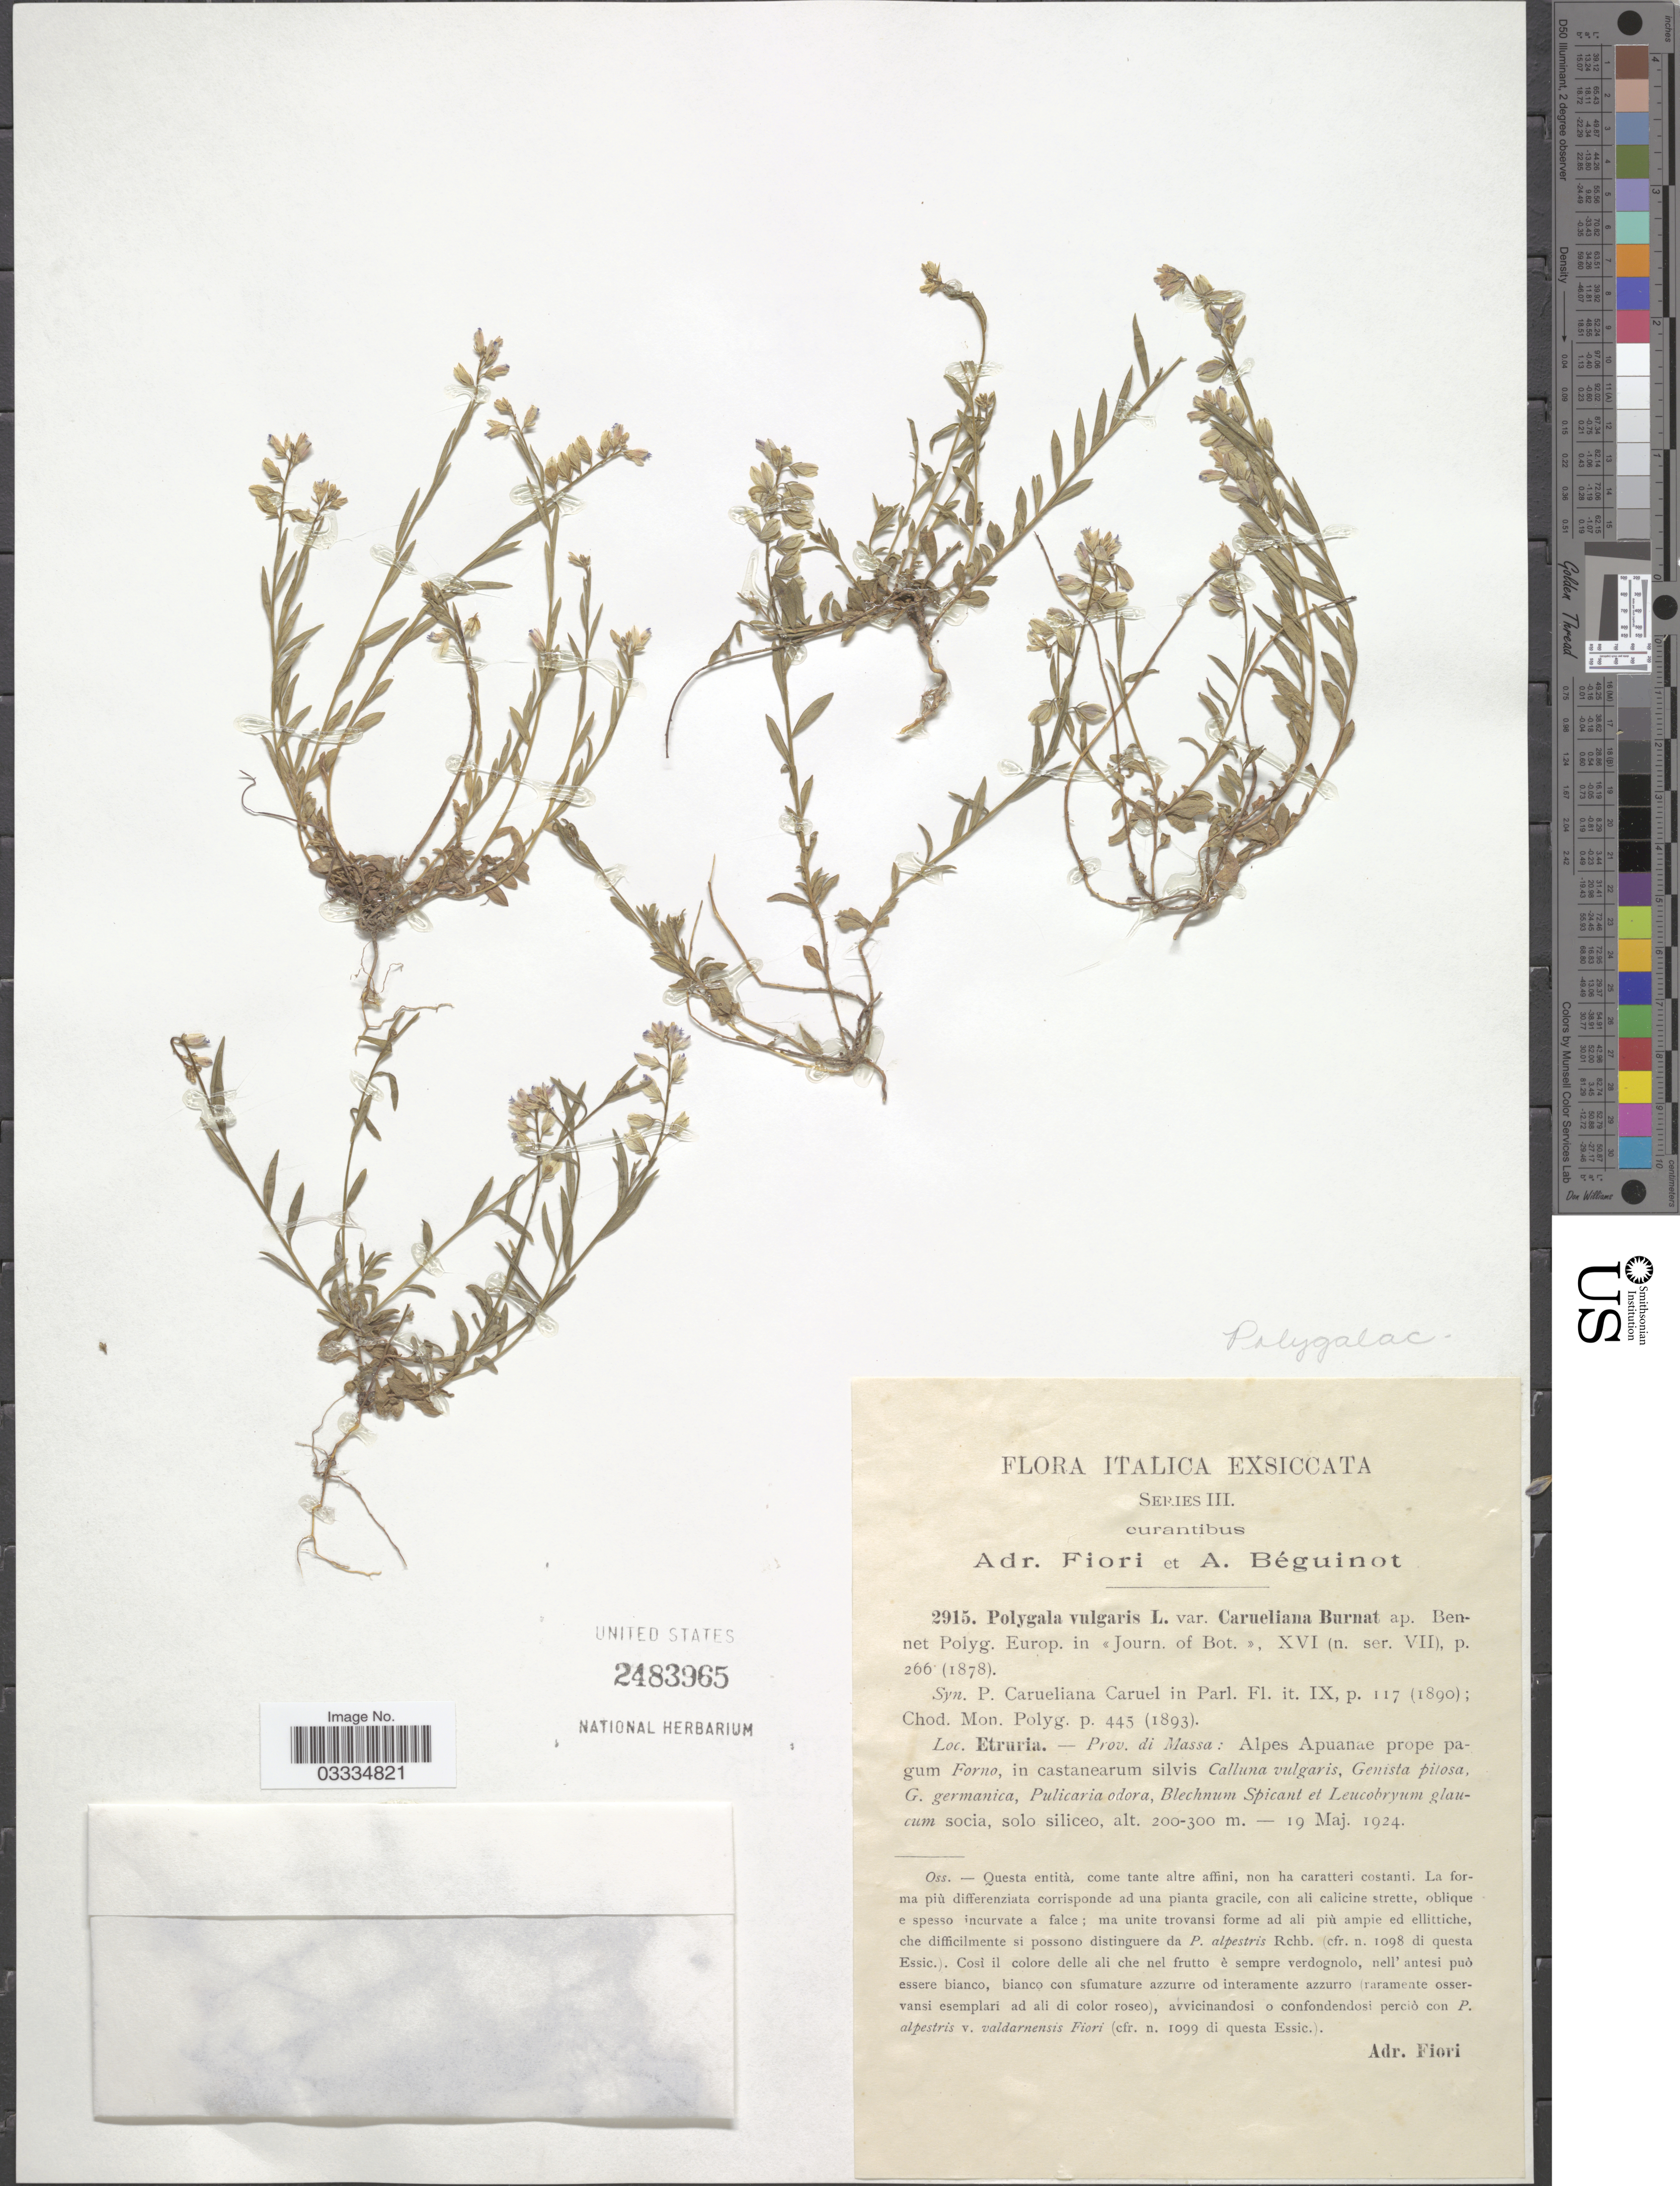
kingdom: Plantae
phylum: Tracheophyta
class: Magnoliopsida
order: Fabales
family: Polygalaceae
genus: Polygala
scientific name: Polygala vulgaris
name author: L.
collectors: A. Fiori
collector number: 2915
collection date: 1924-05-19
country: Italy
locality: Etruria. Prov. di Massa: Alpes Apuanae prope pagum Forno.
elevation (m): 200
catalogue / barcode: US 2483965